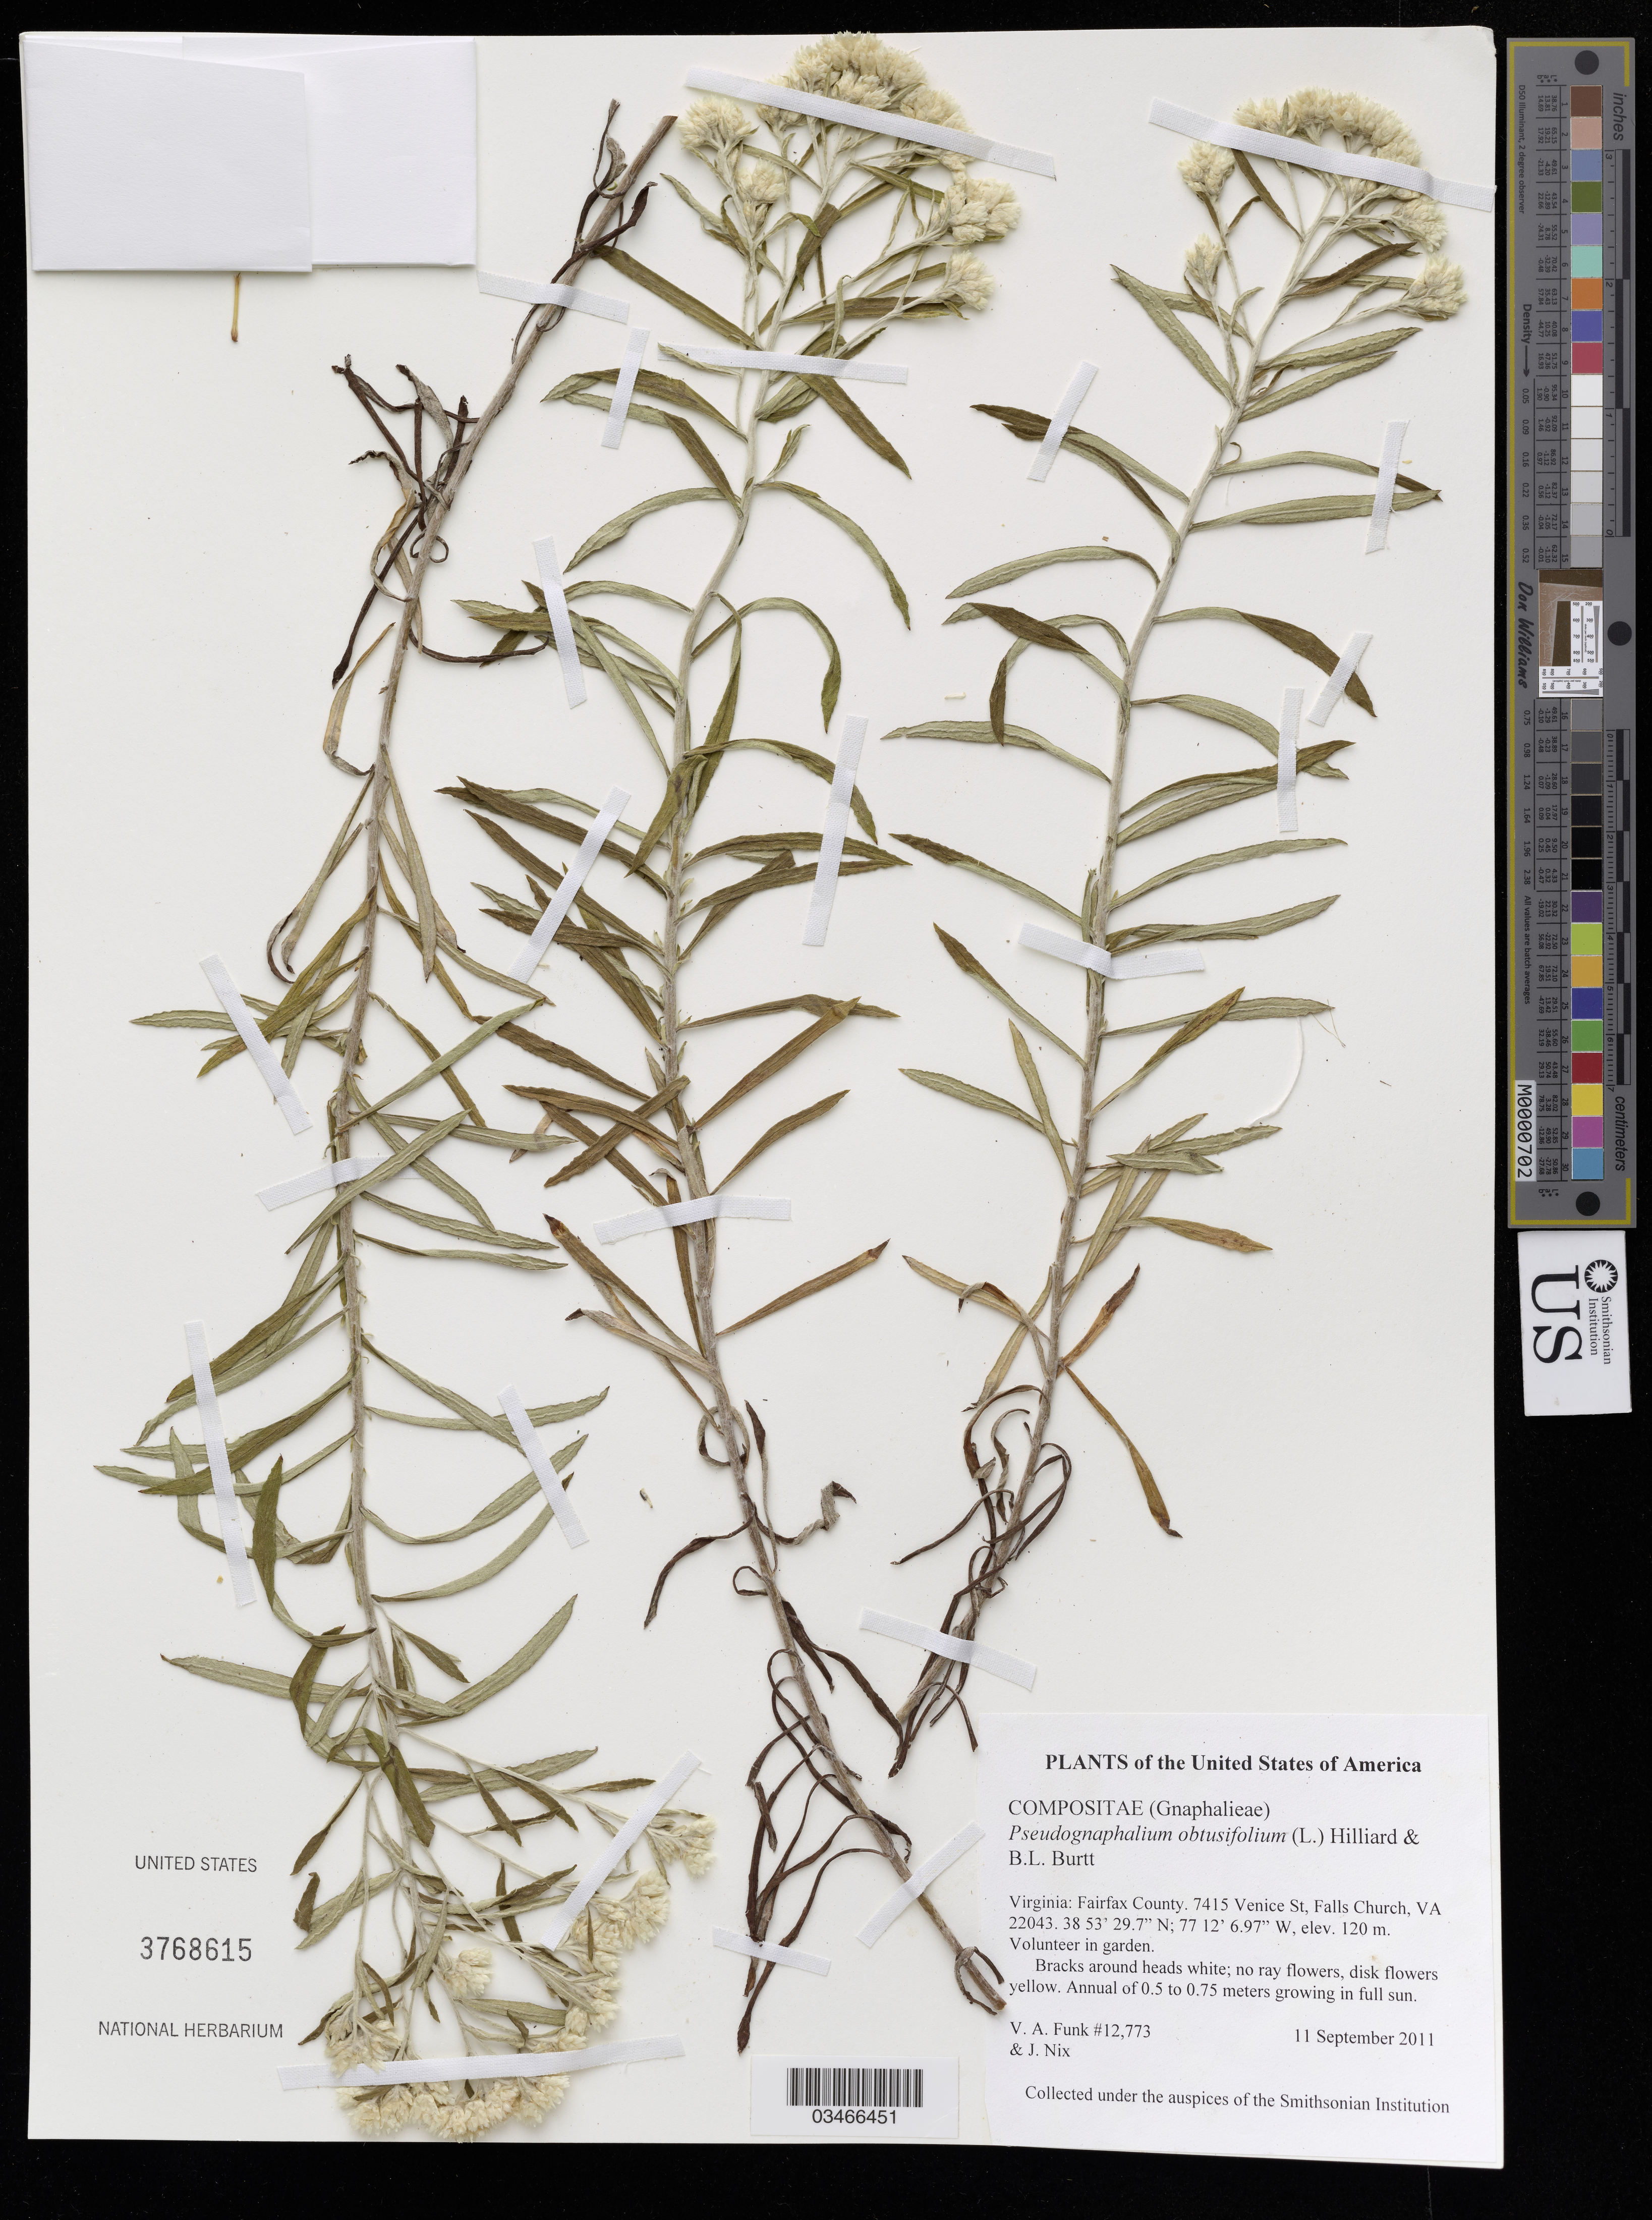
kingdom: Plantae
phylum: Tracheophyta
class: Magnoliopsida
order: Asterales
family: Asteraceae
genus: Pseudognaphalium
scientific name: Pseudognaphalium obtusifolium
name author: (L.) Hilliard & B.L. Burtt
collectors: V. Funk & J. Nix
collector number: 12773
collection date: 2011-09-11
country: United States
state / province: Virginia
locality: Fairfax County. 7415 Venice St, Falls Church, Va 22043.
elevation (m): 120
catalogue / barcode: US 3768615